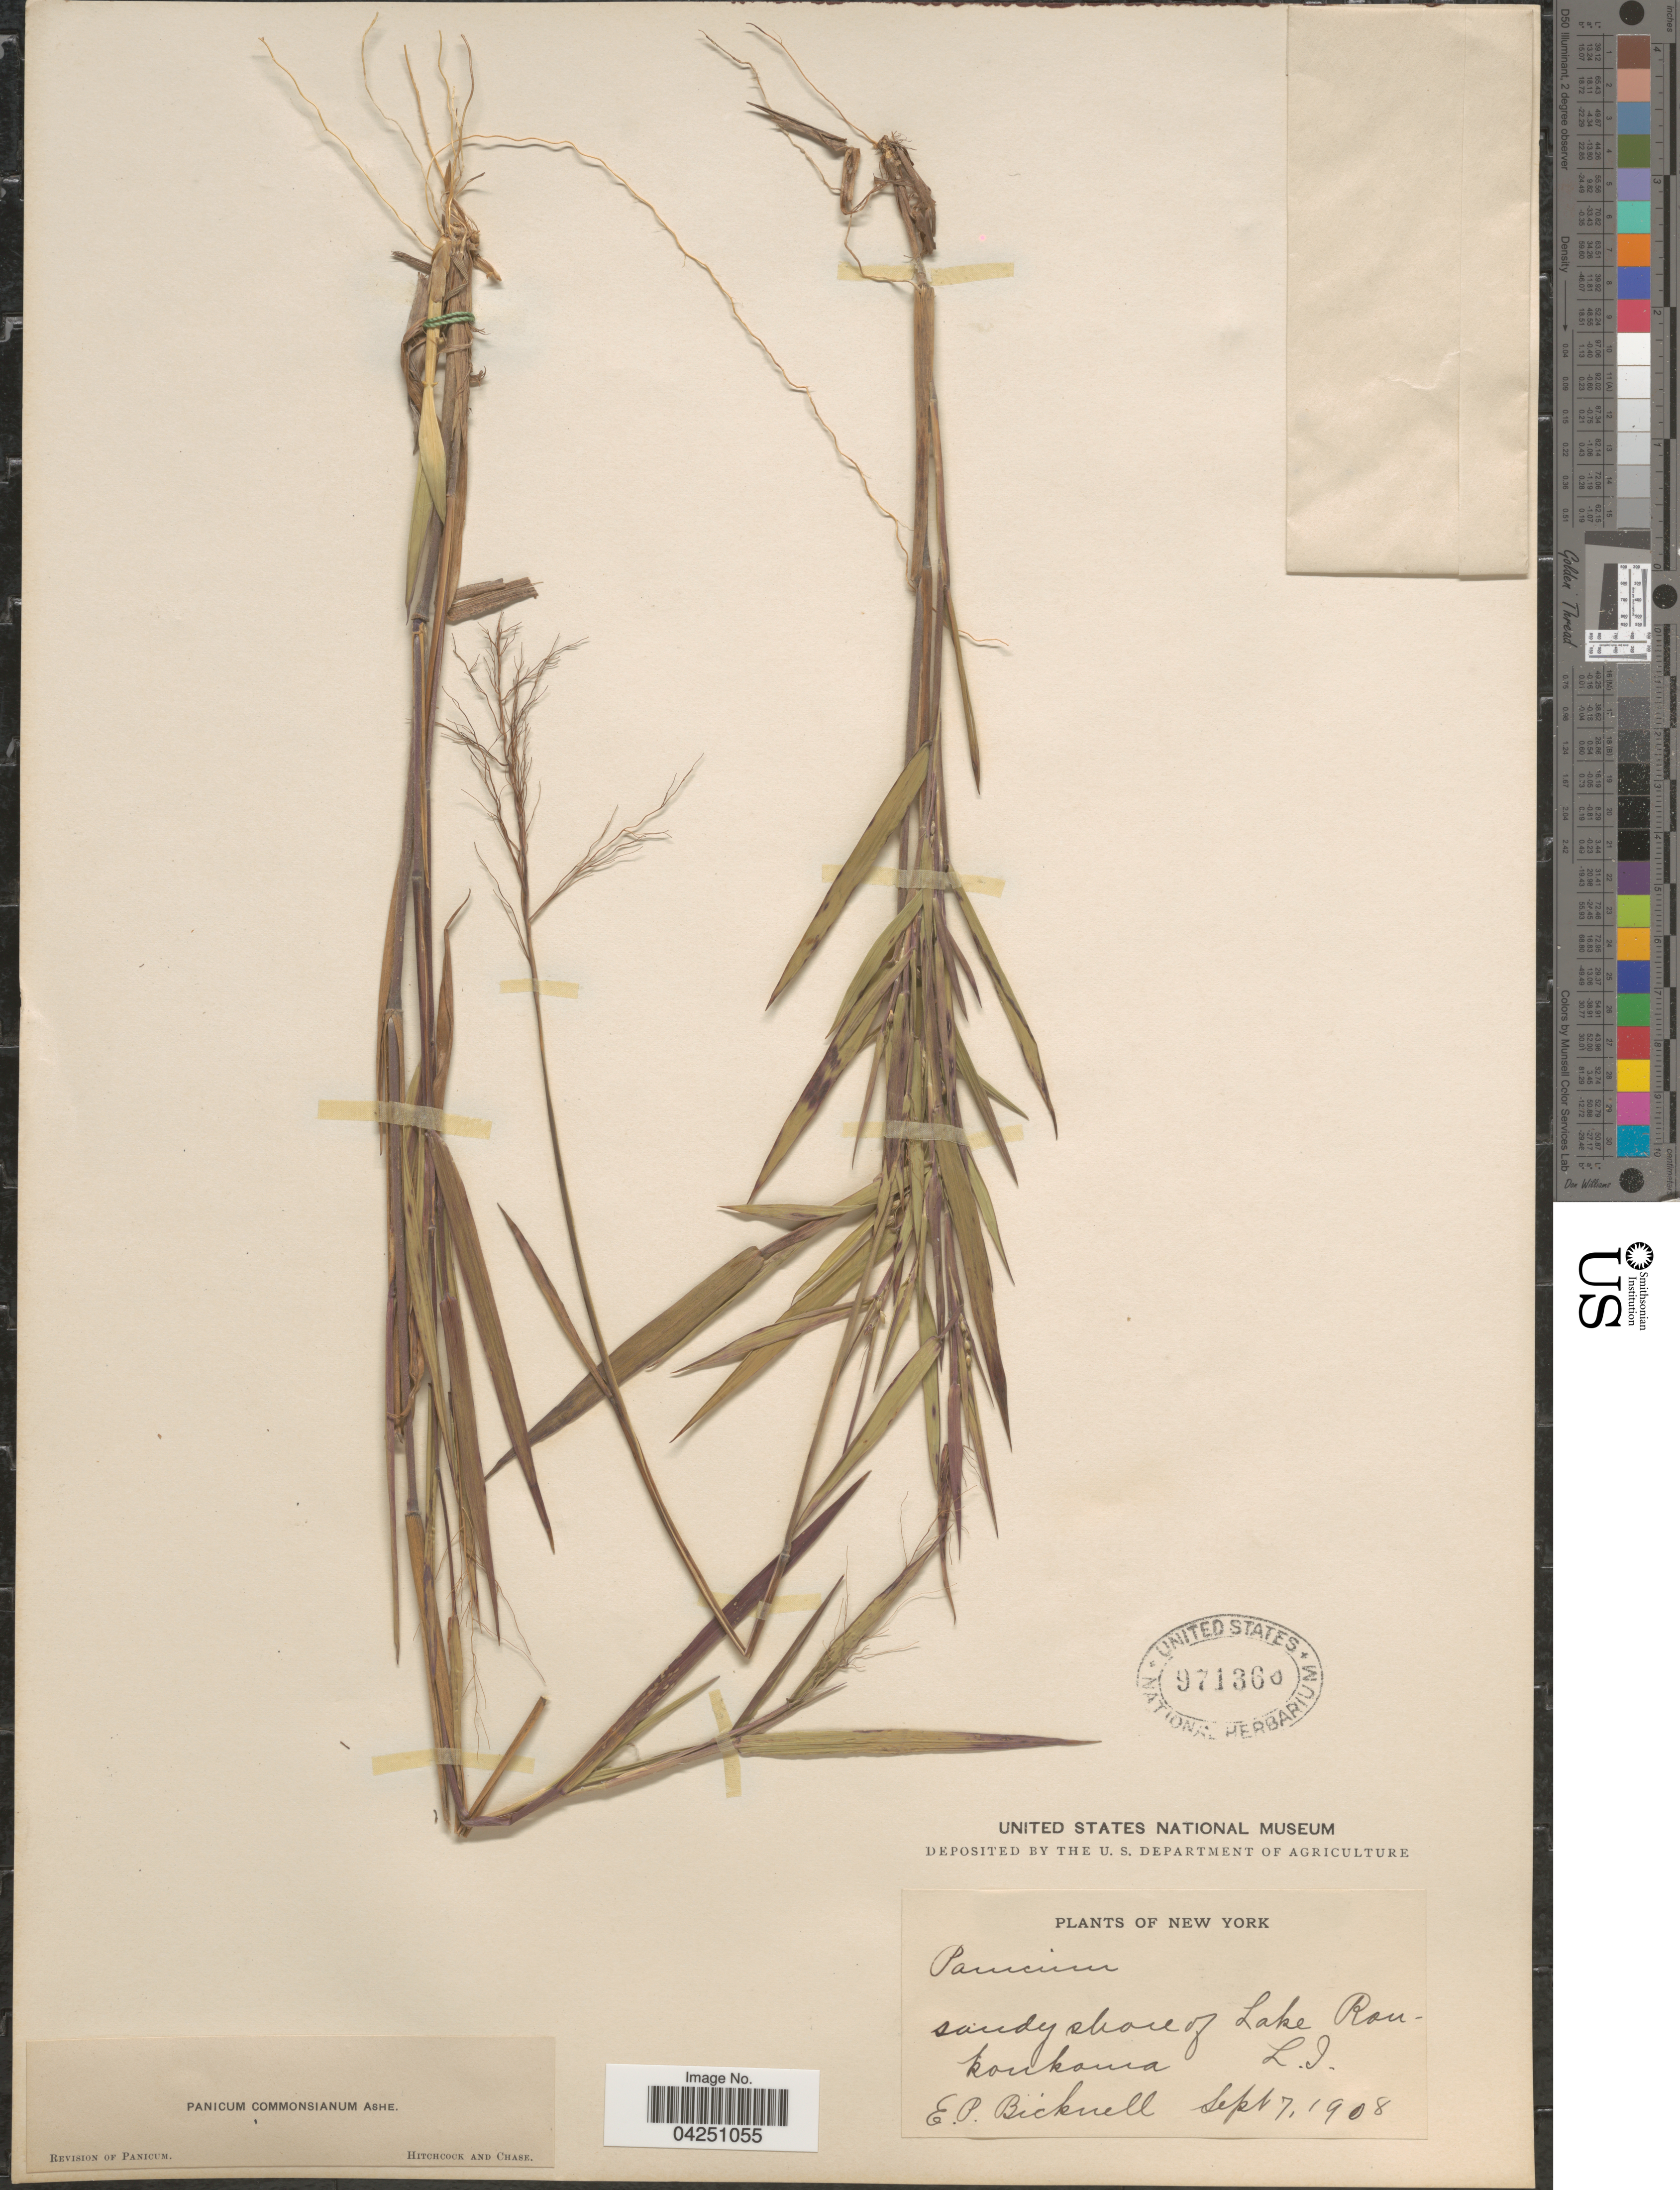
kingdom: Plantae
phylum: Tracheophyta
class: Liliopsida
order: Poales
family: Poaceae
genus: Dichanthelium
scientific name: Dichanthelium acuminatum var. acuminatum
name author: (Sw.) Gould & C.A. Clark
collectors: E. P. Bicknell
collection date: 1908-09-07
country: United States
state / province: New York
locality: Sandy shore of Lake Ronkonkoma. L.I.